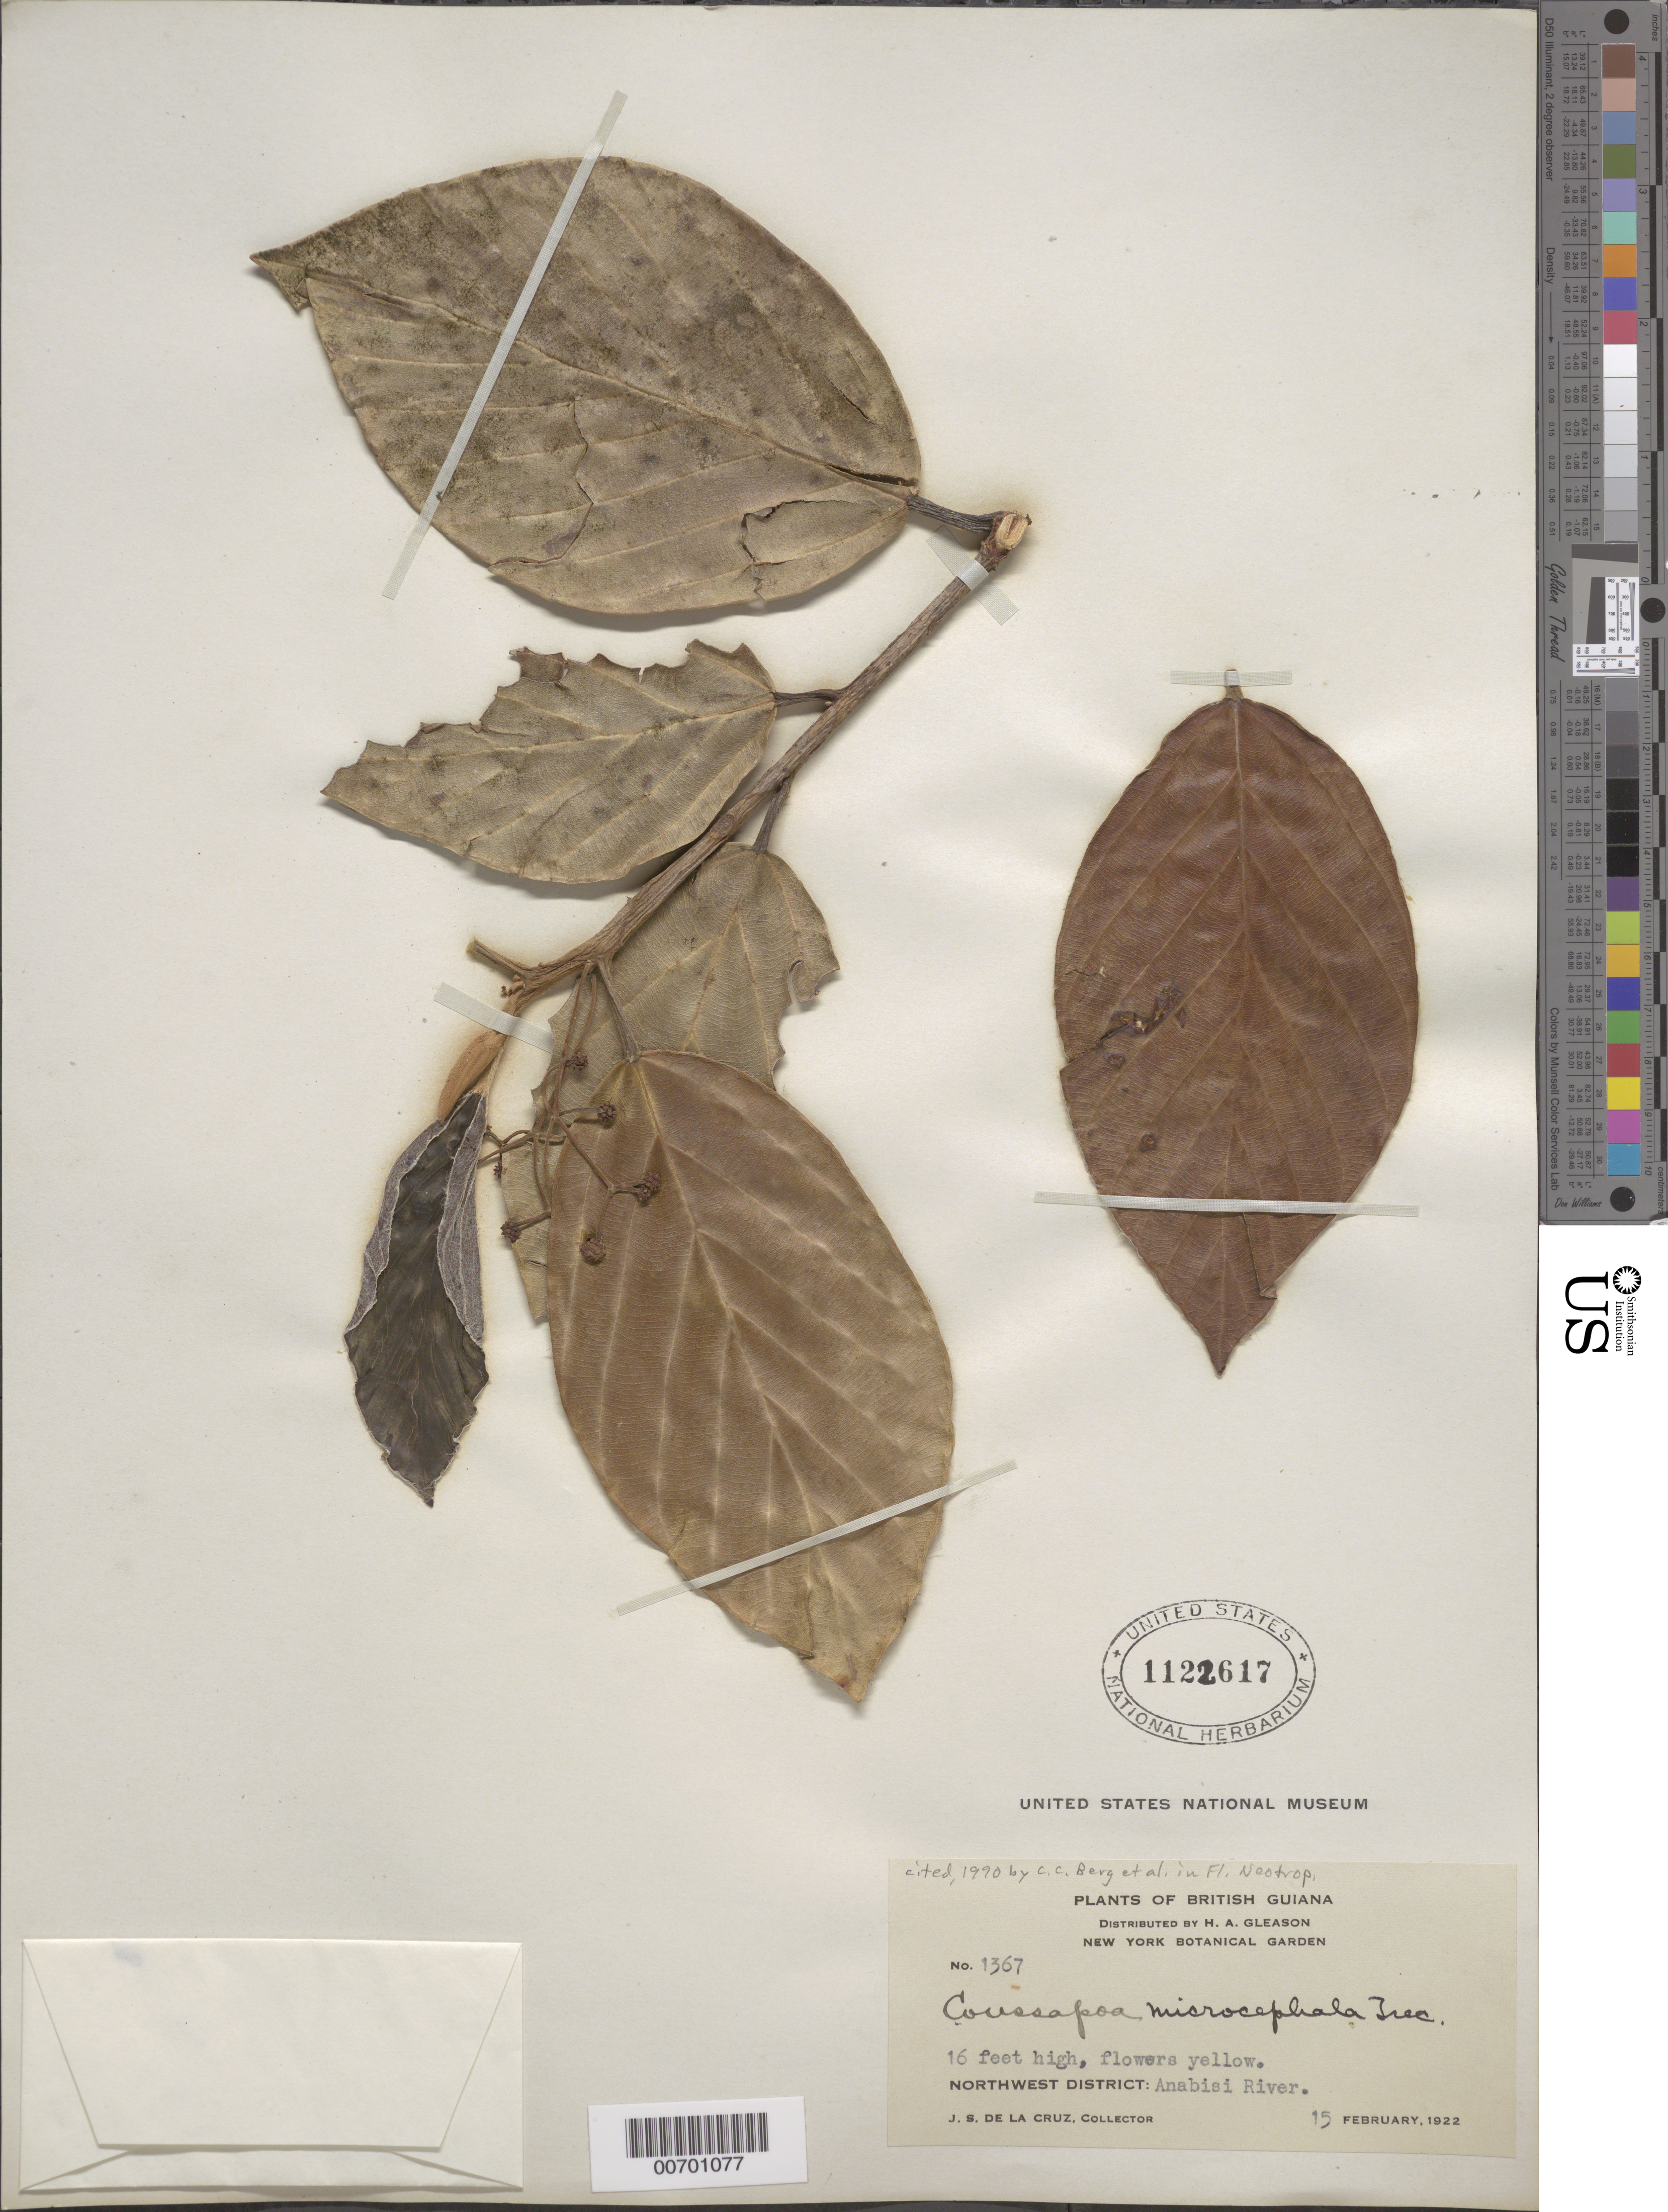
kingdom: Plantae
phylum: Tracheophyta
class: Magnoliopsida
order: Rosales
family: Urticaceae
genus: Coussapoa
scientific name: Coussapoa microcephala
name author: Trécul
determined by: Berg, C. C.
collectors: J. S. de la Cruz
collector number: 1367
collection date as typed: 15-Feb-22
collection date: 1922-02-15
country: Guyana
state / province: Barima-Waini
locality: Anabisi River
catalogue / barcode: US 1122617